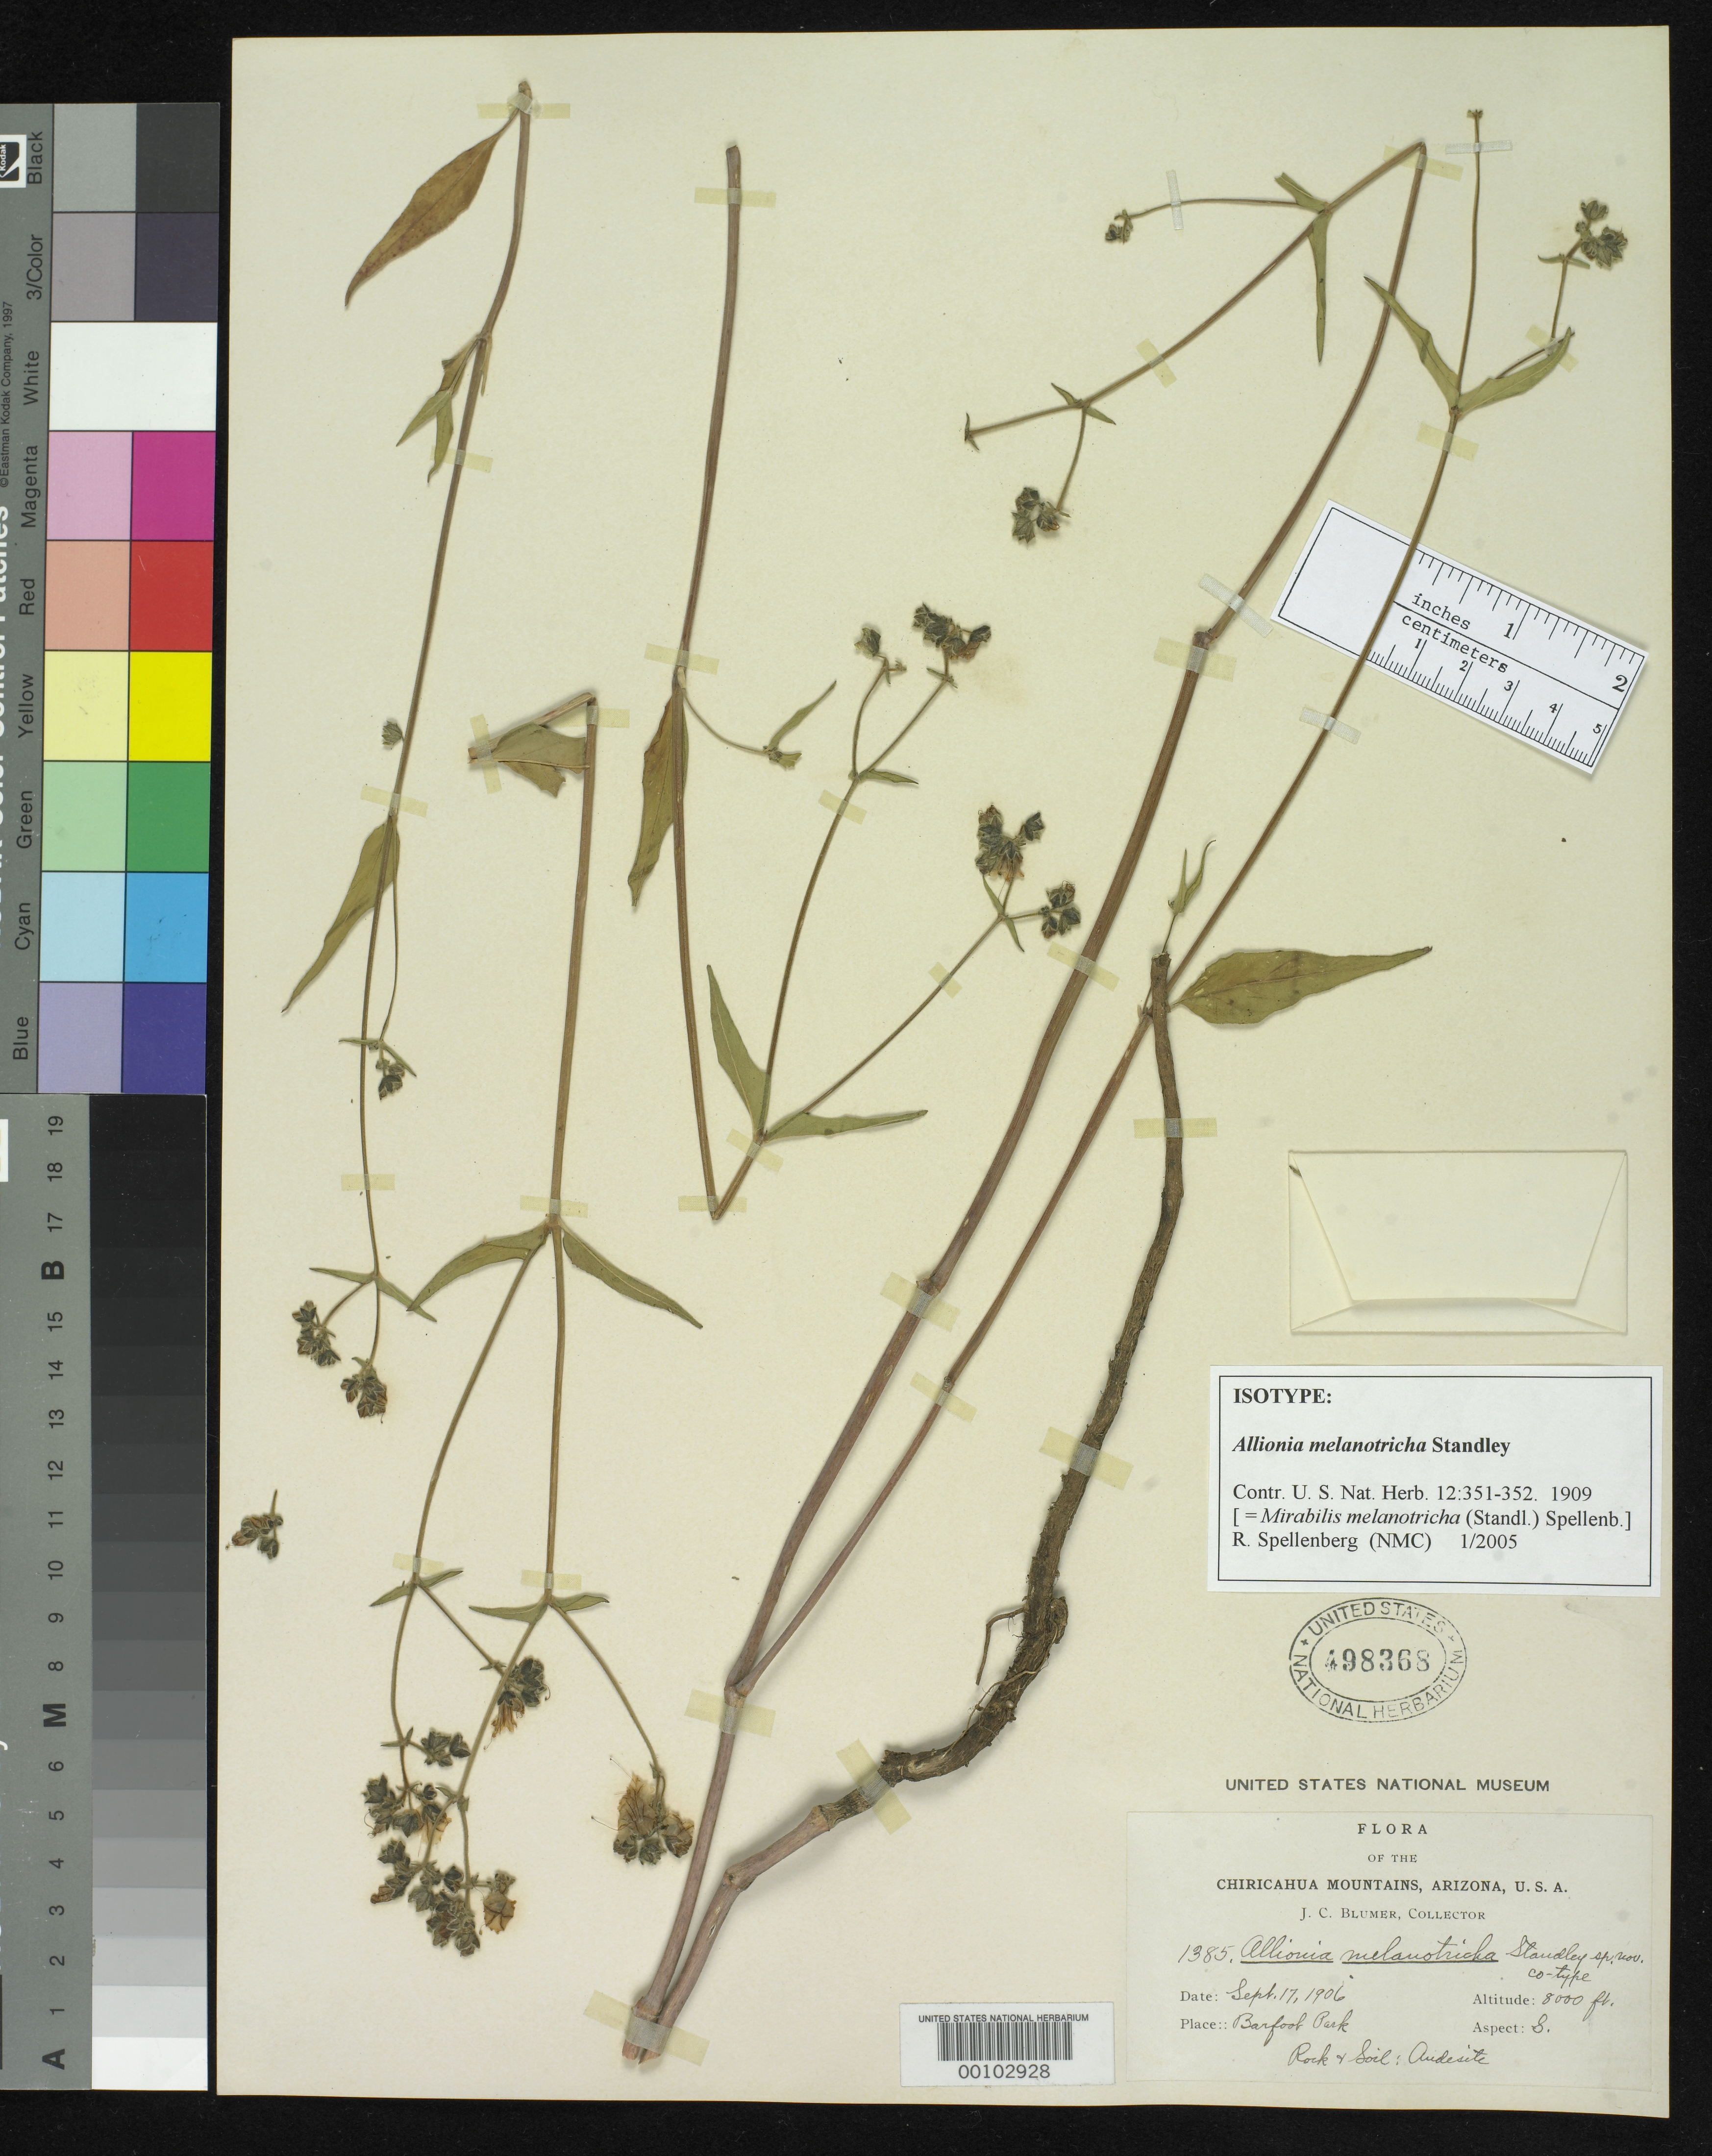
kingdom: Plantae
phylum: Tracheophyta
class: Magnoliopsida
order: Caryophyllales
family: Nyctaginaceae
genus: Allionia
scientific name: Allionia melanotricha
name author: Standl.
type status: Isotype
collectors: J. C. Blumer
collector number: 1385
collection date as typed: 17 Sep 1906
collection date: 1906-09-17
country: United States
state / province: Arizona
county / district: Cochise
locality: Chiricahua Mountains, Barefoot Park.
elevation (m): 2425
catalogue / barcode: US 498368